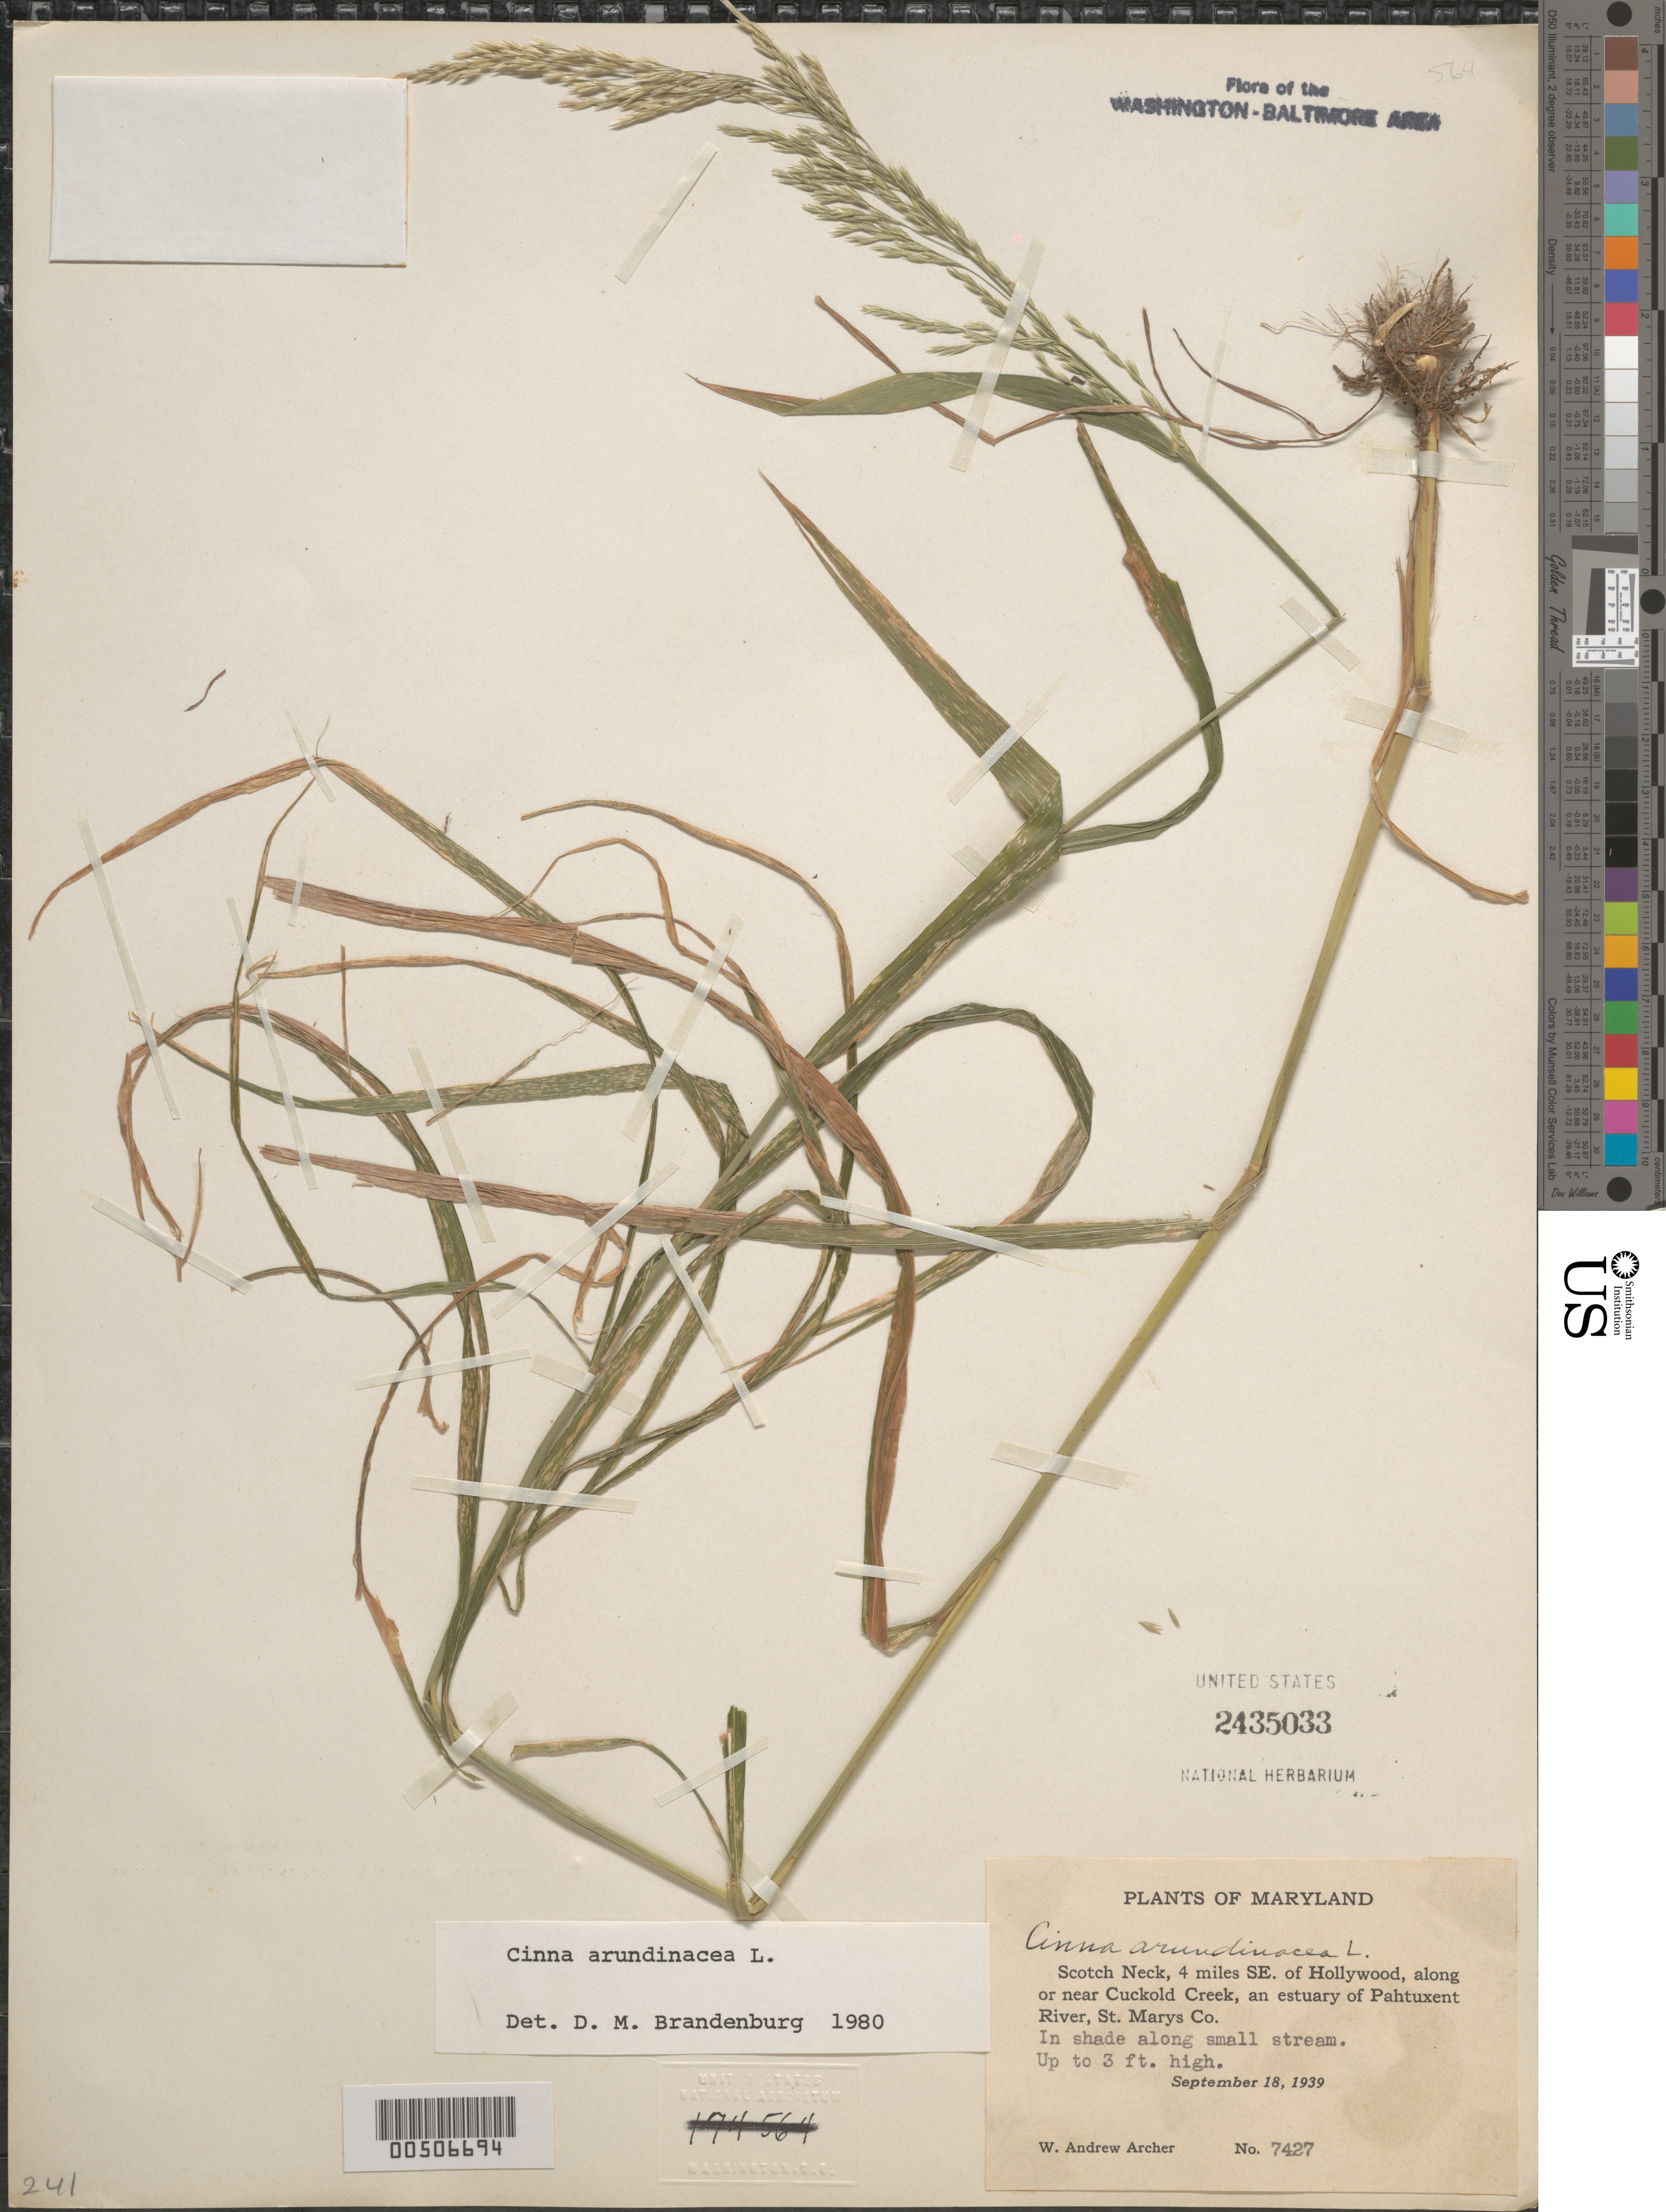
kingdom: Plantae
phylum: Tracheophyta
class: Liliopsida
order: Poales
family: Poaceae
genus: Cinna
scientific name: Cinna arundinacea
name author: L.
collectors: W. A. Archer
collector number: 7427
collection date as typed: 18 Sep 1939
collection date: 1939-09-18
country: United States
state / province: Maryland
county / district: St. Mary's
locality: Scotch Neck, SE of Hollywood, near Cuckold Creek, Patuxent River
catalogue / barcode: US 2435033